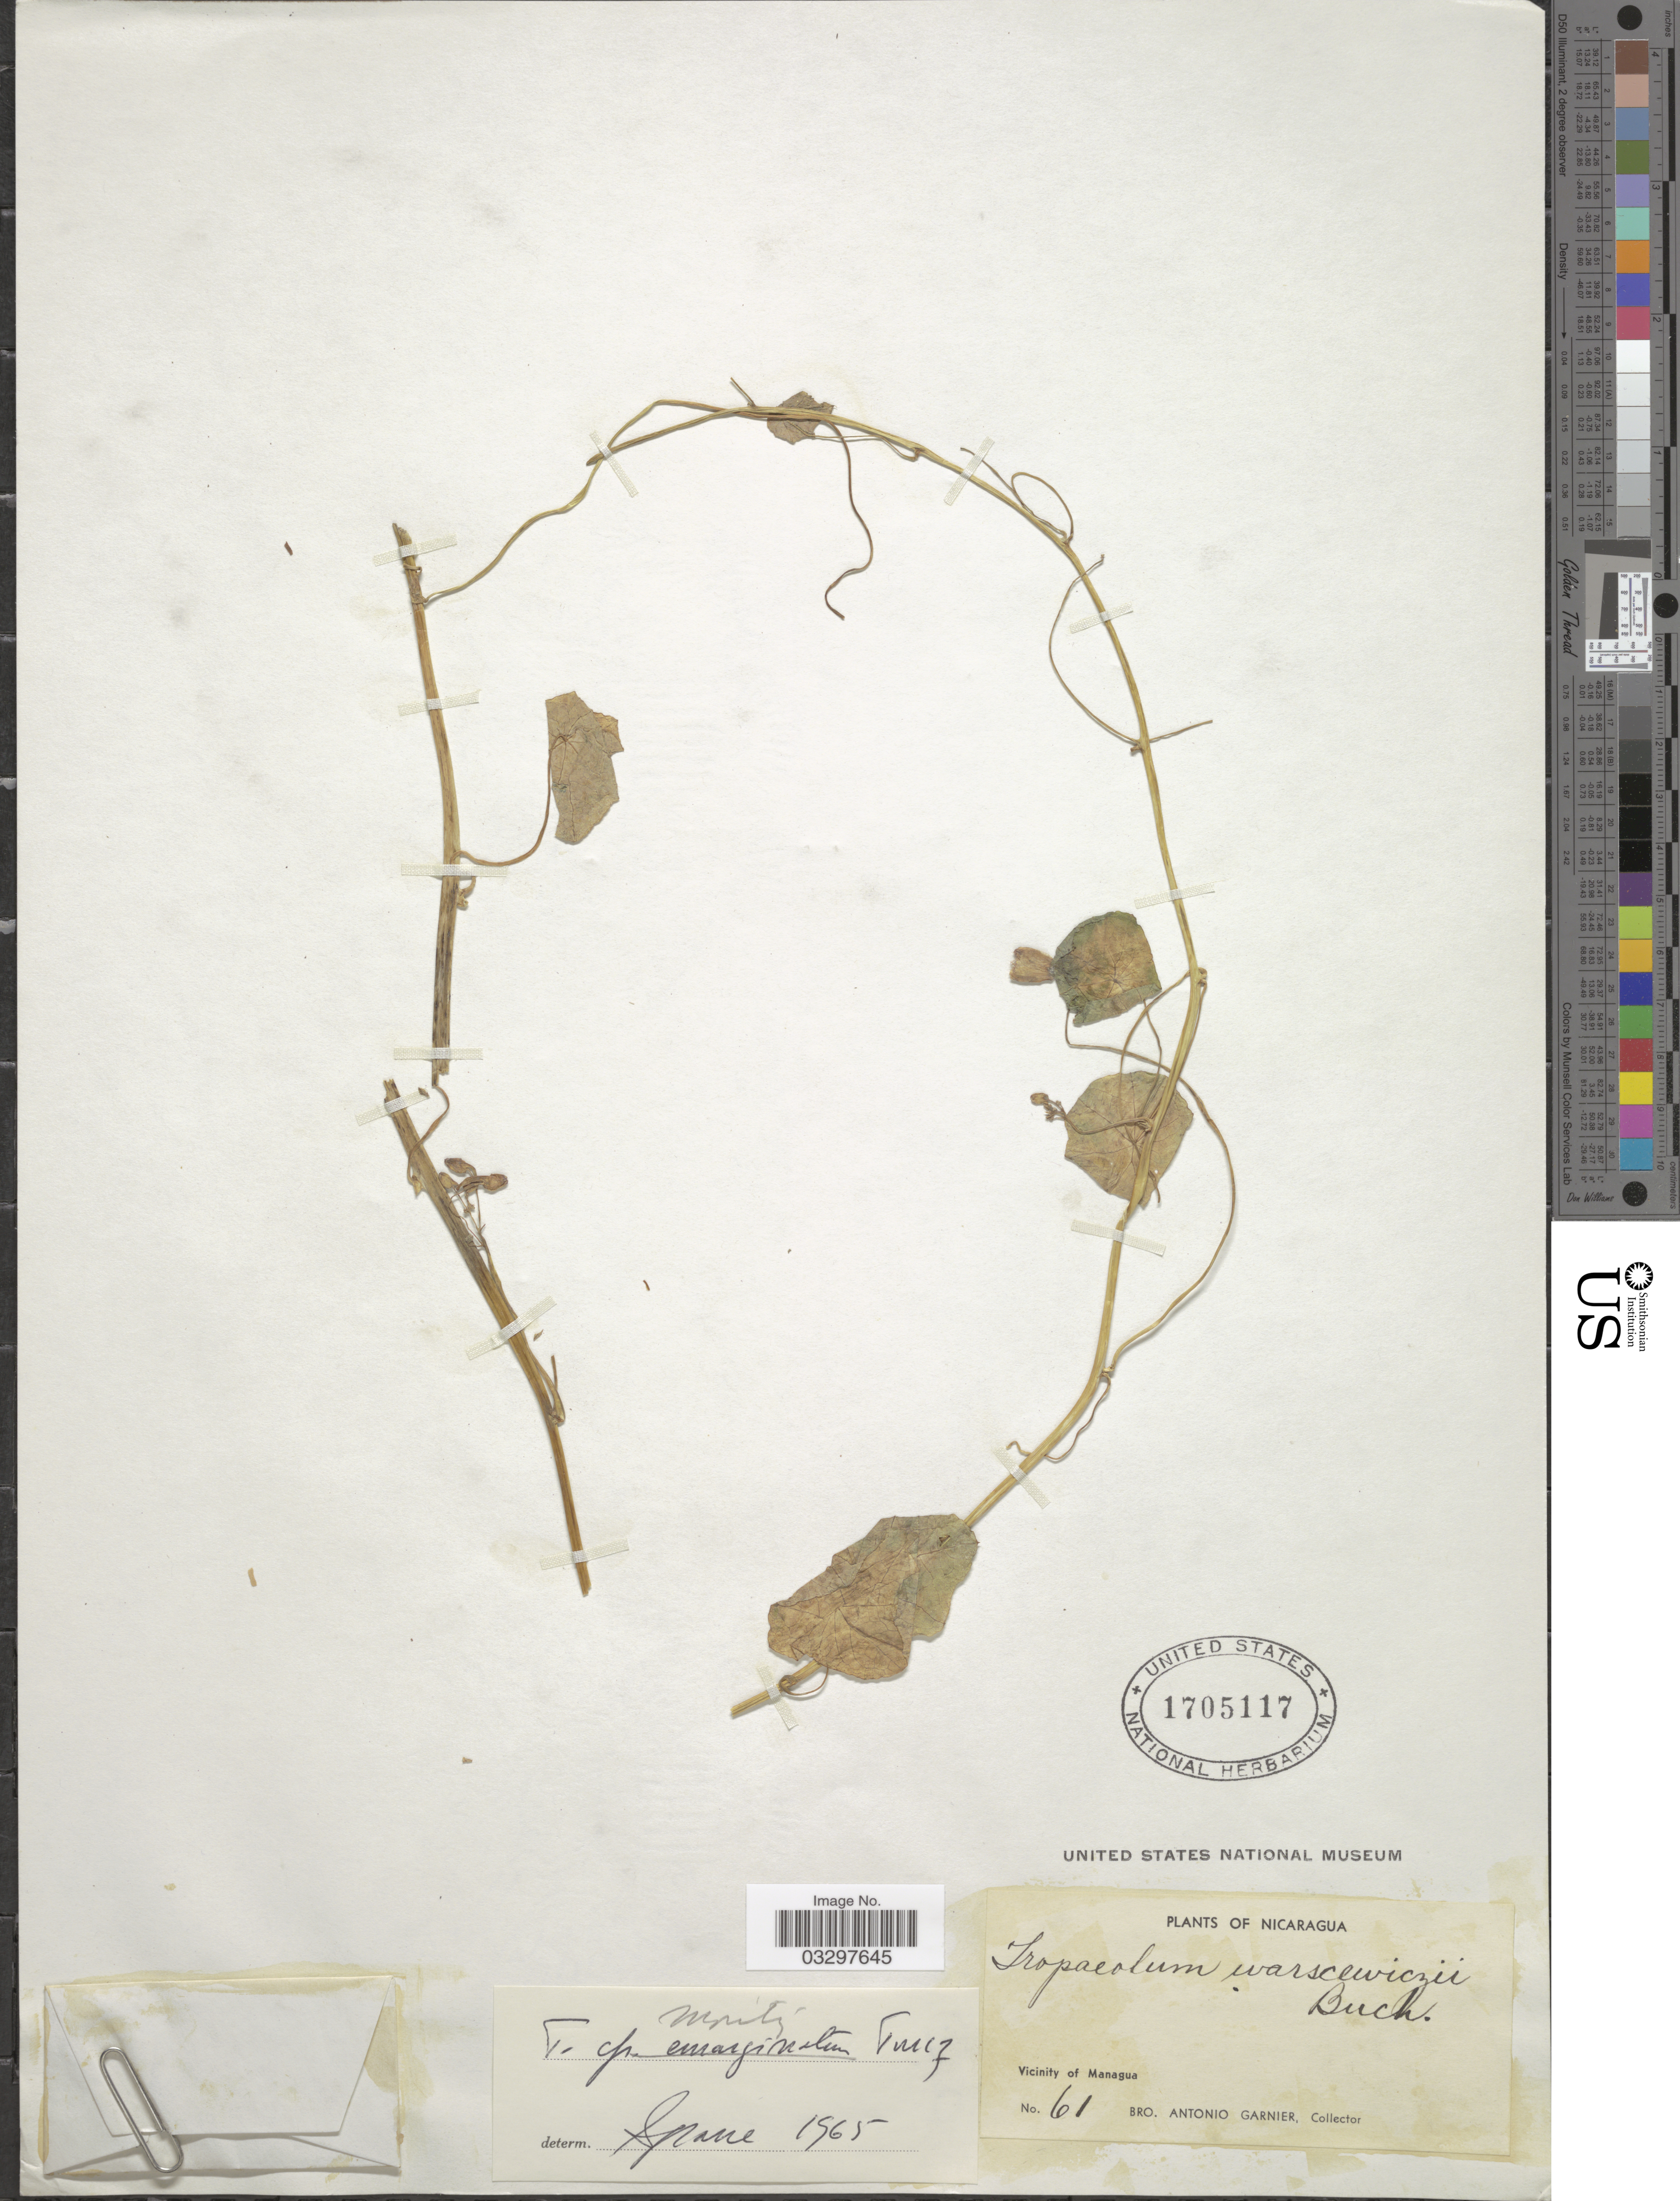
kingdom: Plantae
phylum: Tracheophyta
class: Magnoliopsida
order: Brassicales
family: Tropaeolaceae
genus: Tropaeolum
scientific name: Tropaeolum moritzianum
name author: Klotzsch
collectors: Bro. A. Garnier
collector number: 61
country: Nicaragua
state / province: Managua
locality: Vicinity of Managua.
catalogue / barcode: US 1705117